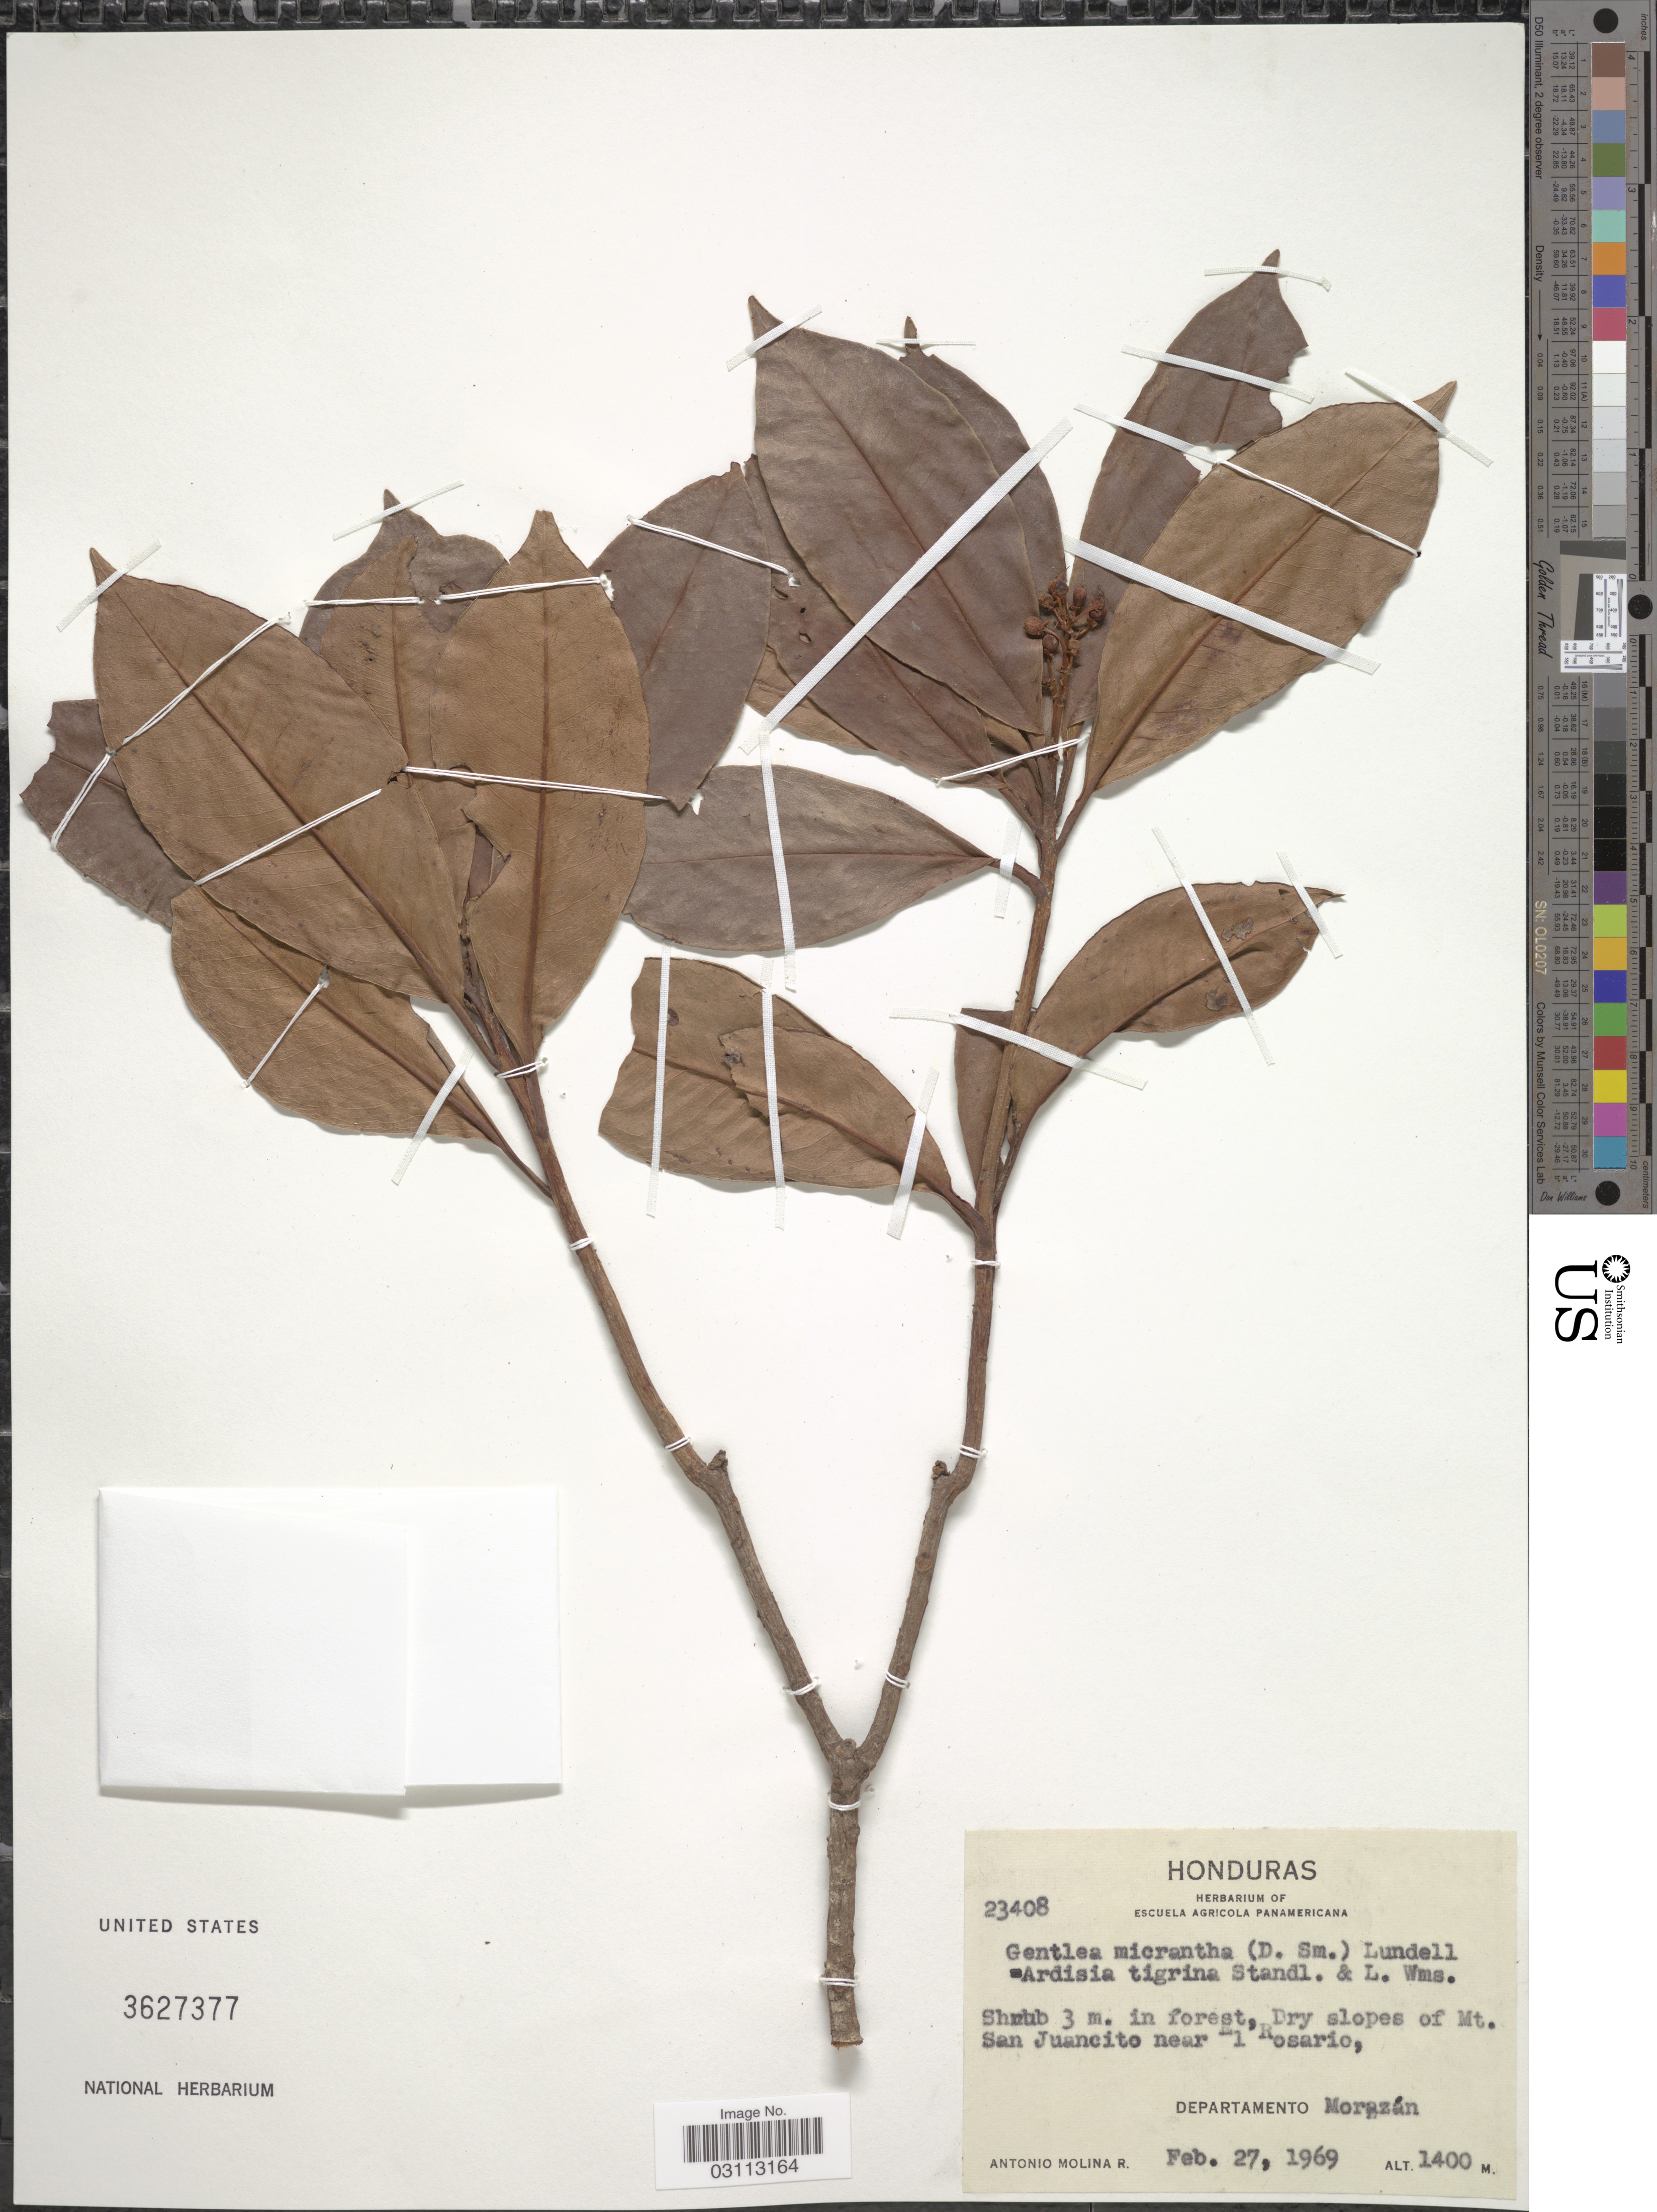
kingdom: Plantae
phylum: Tracheophyta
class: Magnoliopsida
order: Ericales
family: Primulaceae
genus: Gentlea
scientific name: Gentlea micranthera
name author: (Donn. Sm.) Lundell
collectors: A. Molina R.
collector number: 23408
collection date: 1969-02-27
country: Honduras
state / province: Fco. Morazán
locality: Dry slopes of Mt. Juancito near El Rosario, departamento Morazán.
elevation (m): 1400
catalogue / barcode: US 3627377